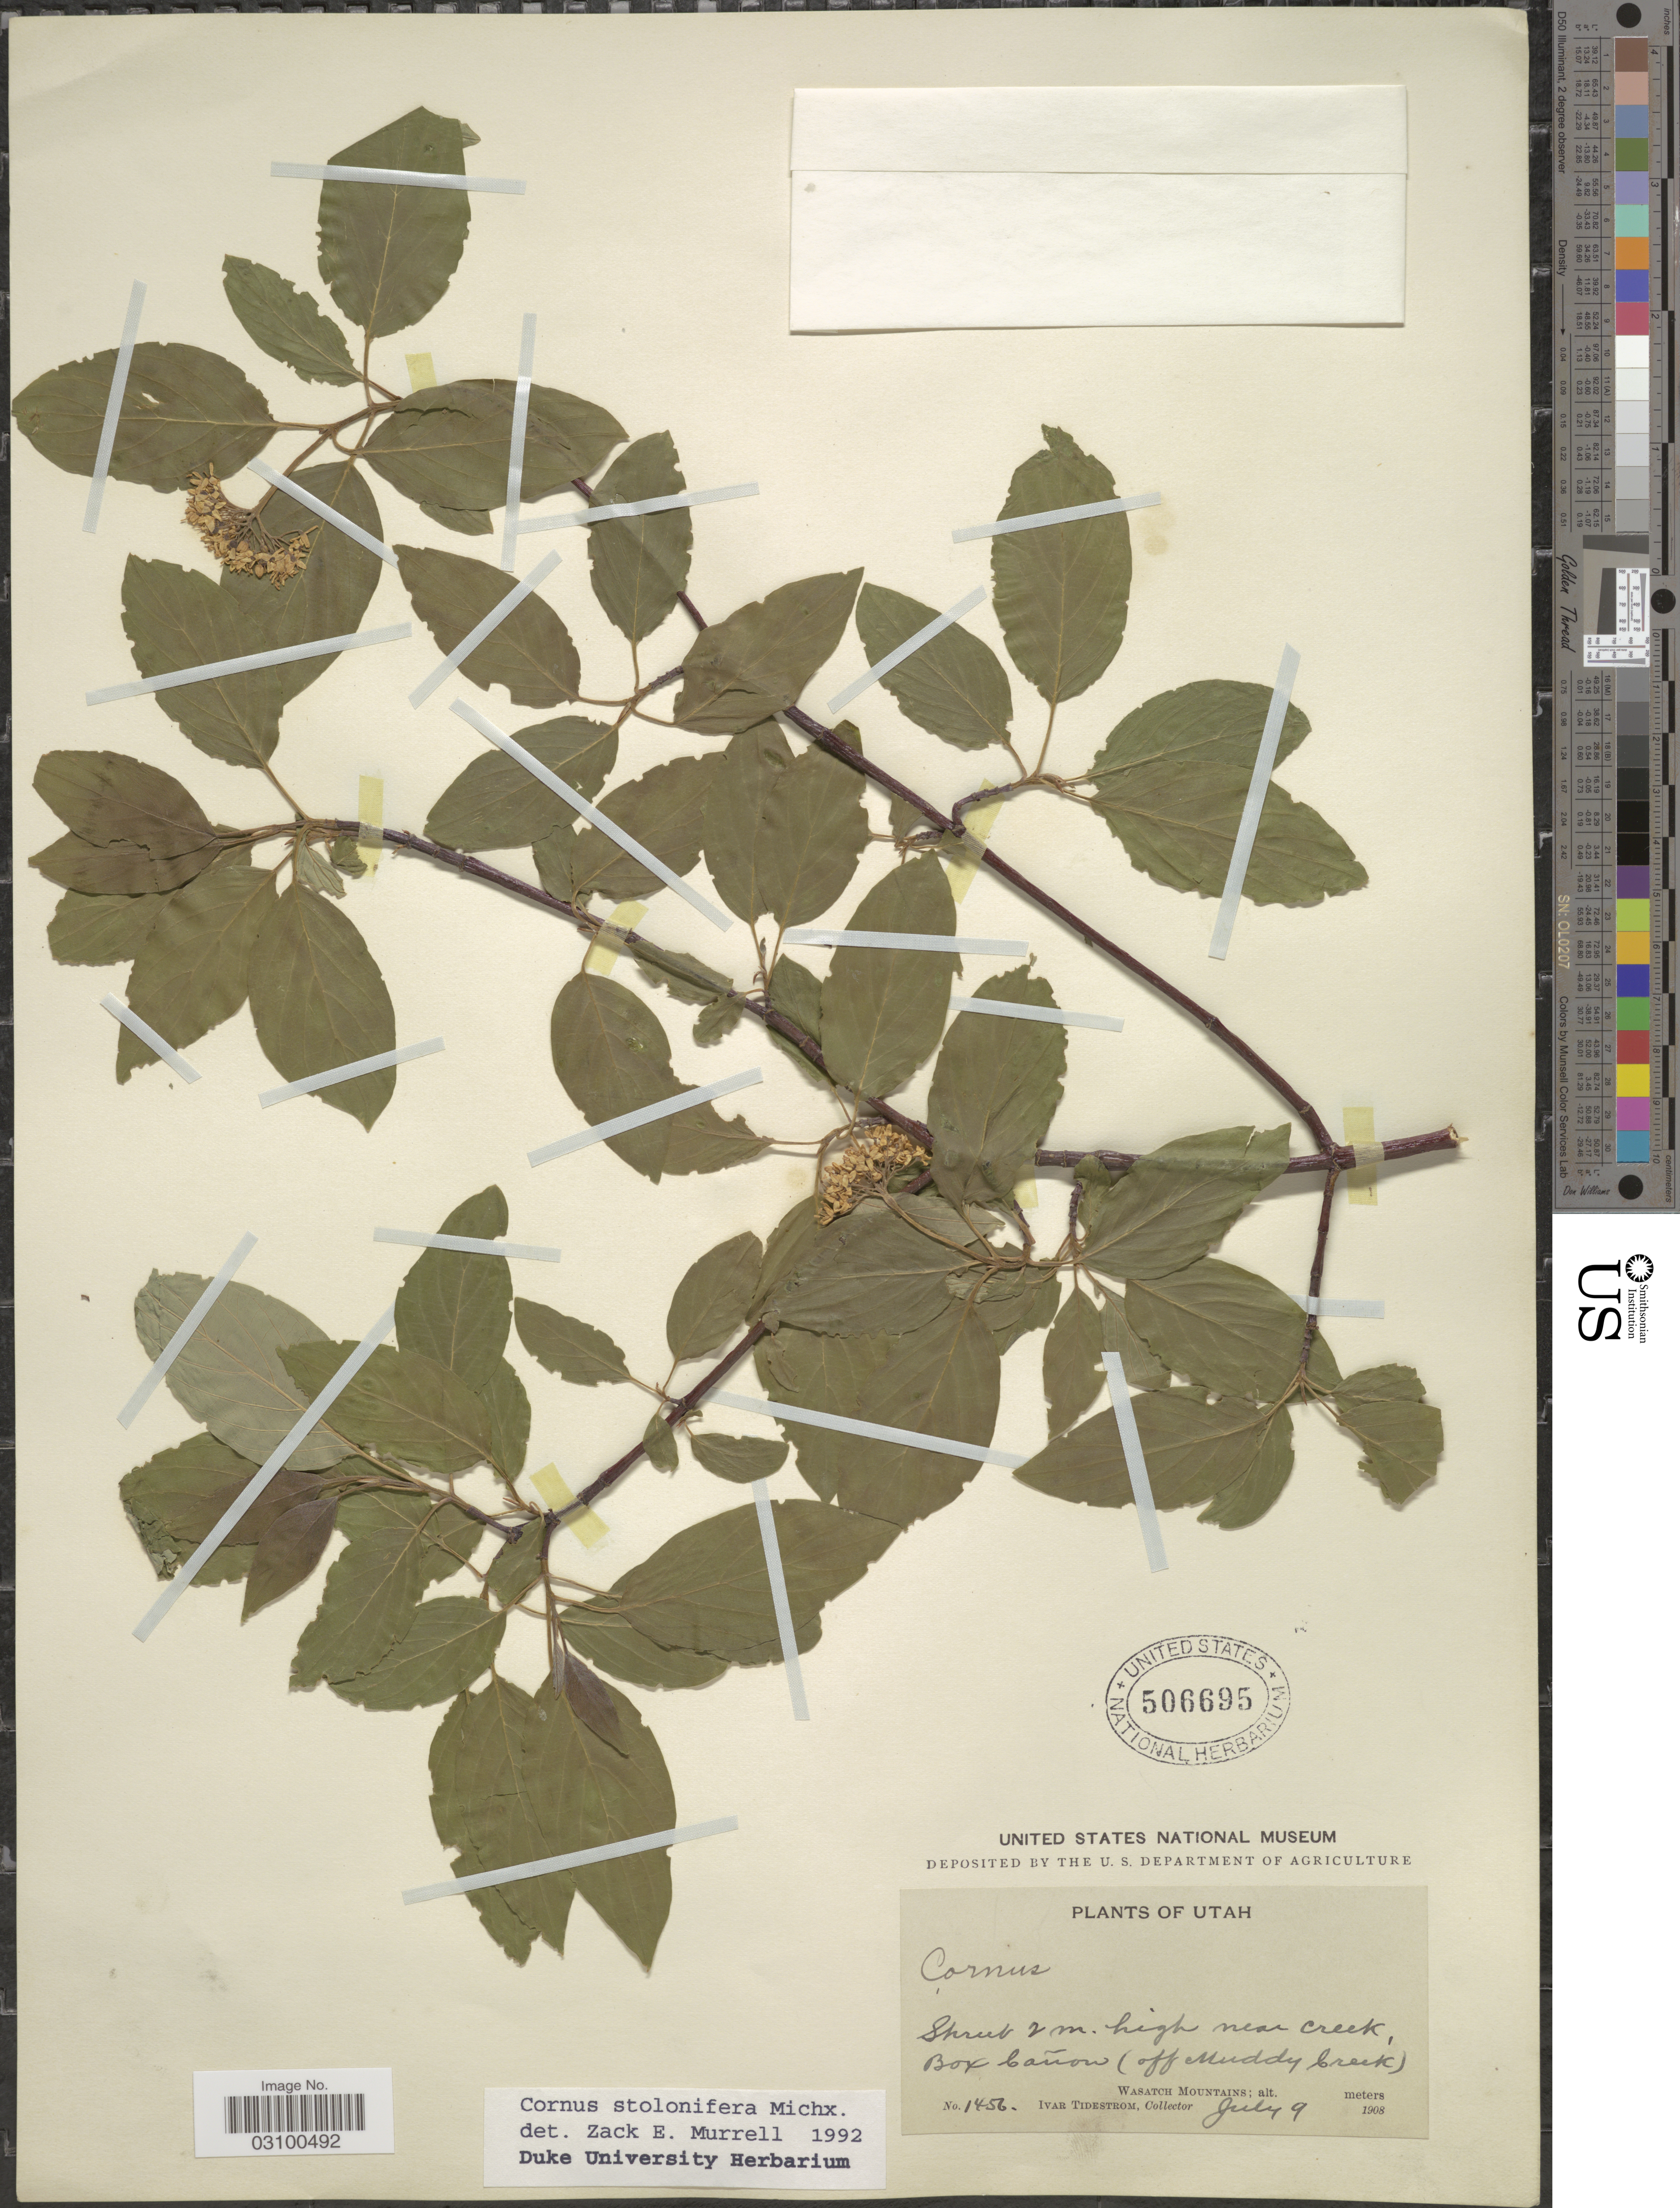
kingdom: Plantae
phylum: Tracheophyta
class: Magnoliopsida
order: Cornales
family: Cornaceae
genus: Cornus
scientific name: Cornus sericea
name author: L.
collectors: I. F. Tidestrom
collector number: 1456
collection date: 1908-07-09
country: United States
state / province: Utah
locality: Near creek, Box Cañon (off Muddy Creek). Wasatch Mountains.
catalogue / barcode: US 506695